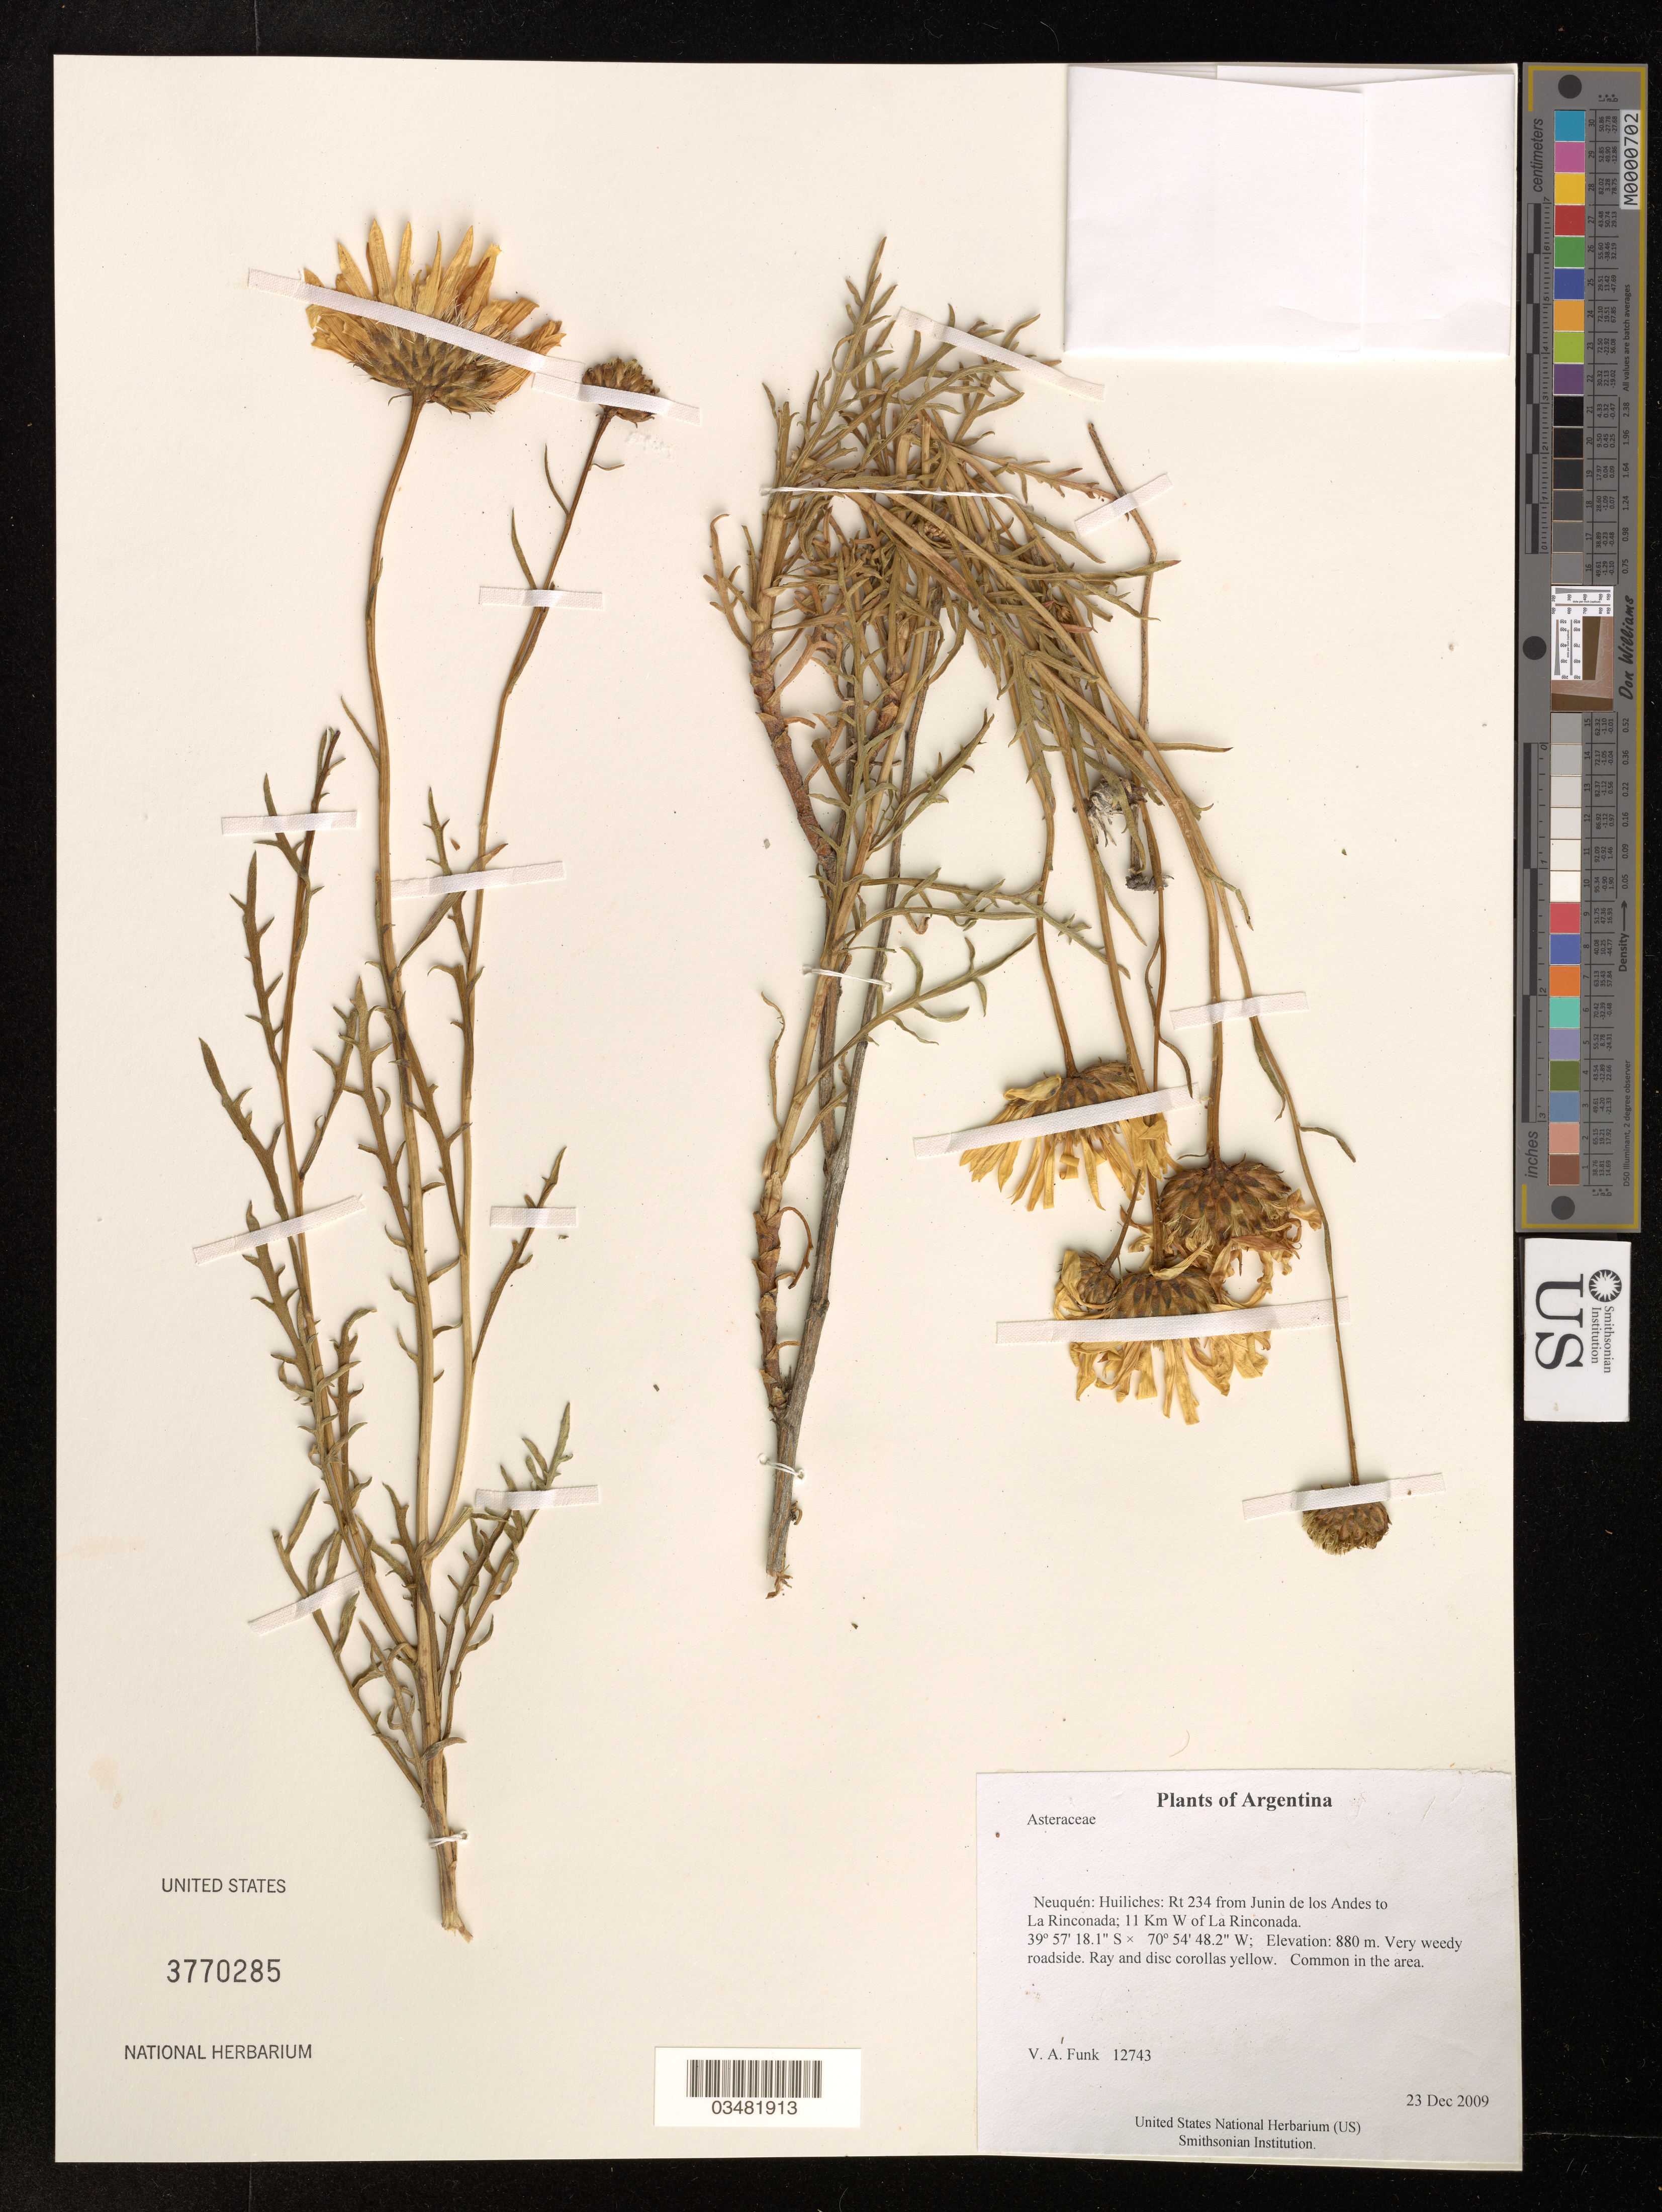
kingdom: Plantae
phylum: Tracheophyta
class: Magnoliopsida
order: Asterales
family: Asteraceae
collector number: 12743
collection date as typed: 23 Dec 2009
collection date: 2009-12-23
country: Argentina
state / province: Neuquén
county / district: Huiliches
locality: Rt 234 from Junin de los Andes to La Rinconada; 11 Km W of La Rinconada.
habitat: Very weedy roadside.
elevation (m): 880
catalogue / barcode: US 3770285